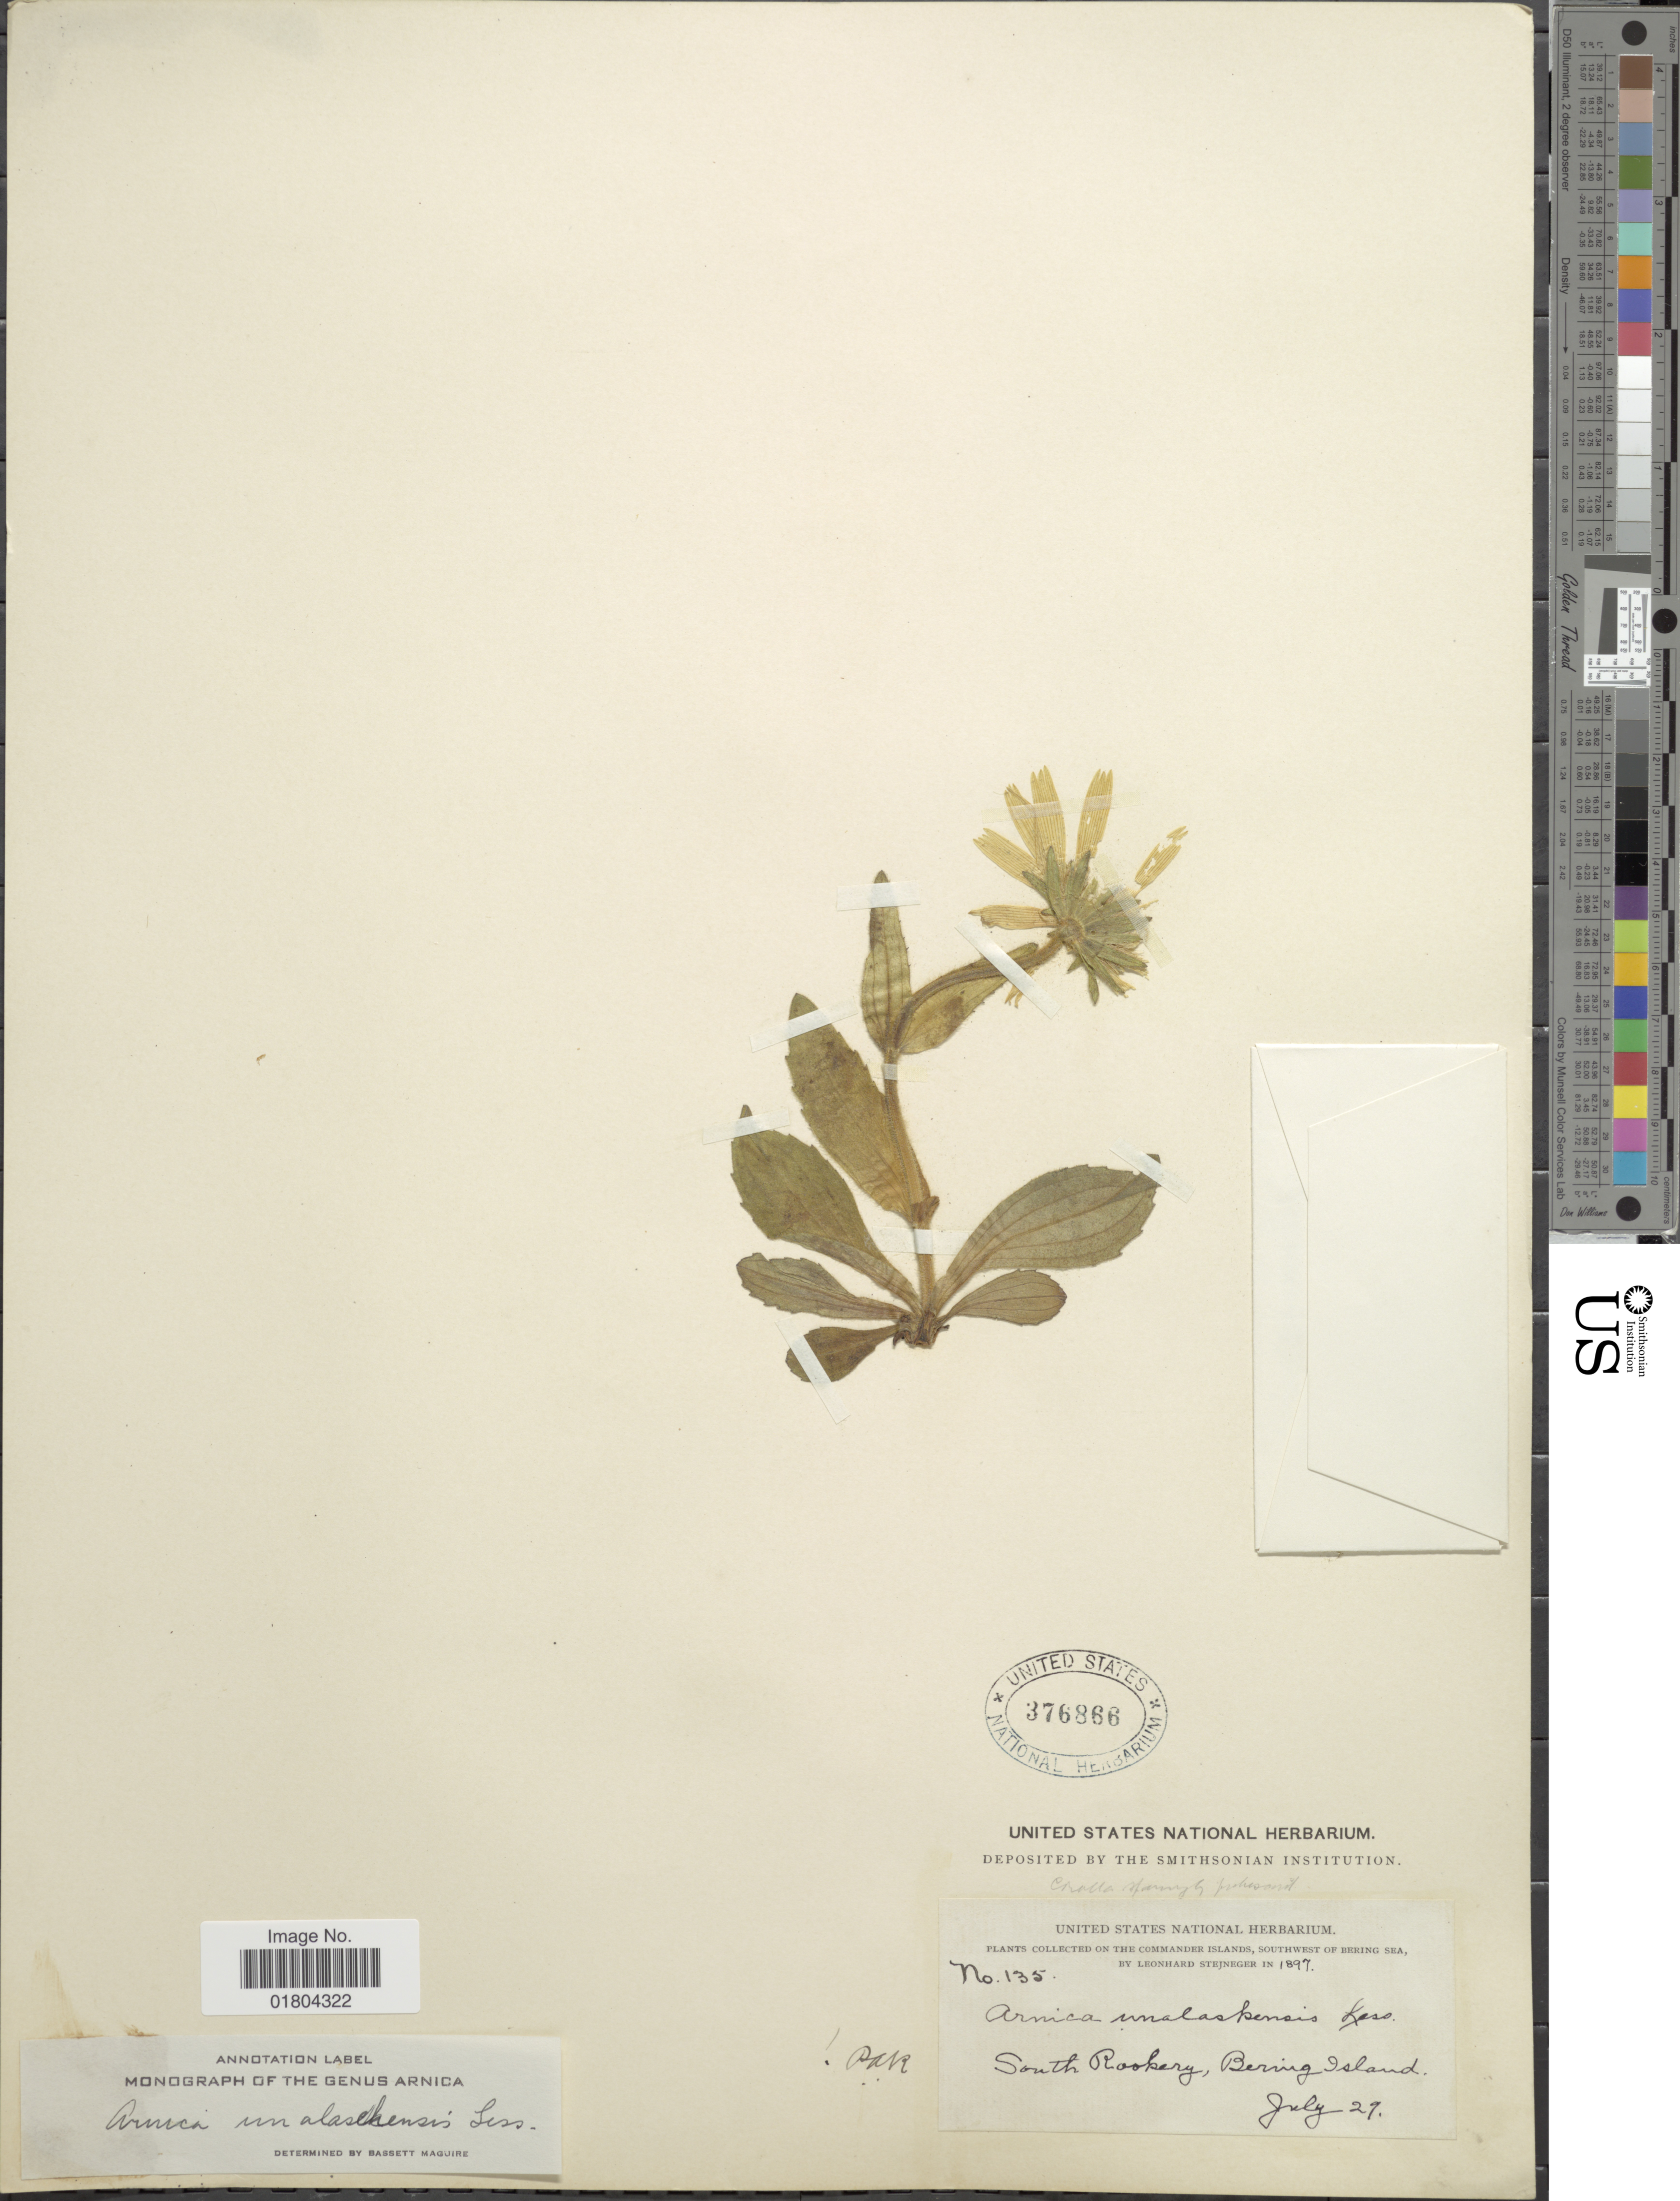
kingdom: Plantae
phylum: Tracheophyta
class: Magnoliopsida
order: Asterales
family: Asteraceae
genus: Arnica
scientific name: Arnica unalashcensis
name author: Less.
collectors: L. Steijneger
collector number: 135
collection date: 1897-07-29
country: Russian Federation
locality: On the Commander Islands, Southwest of Bering Sea, South Rookery, Bering Island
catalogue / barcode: US 376866